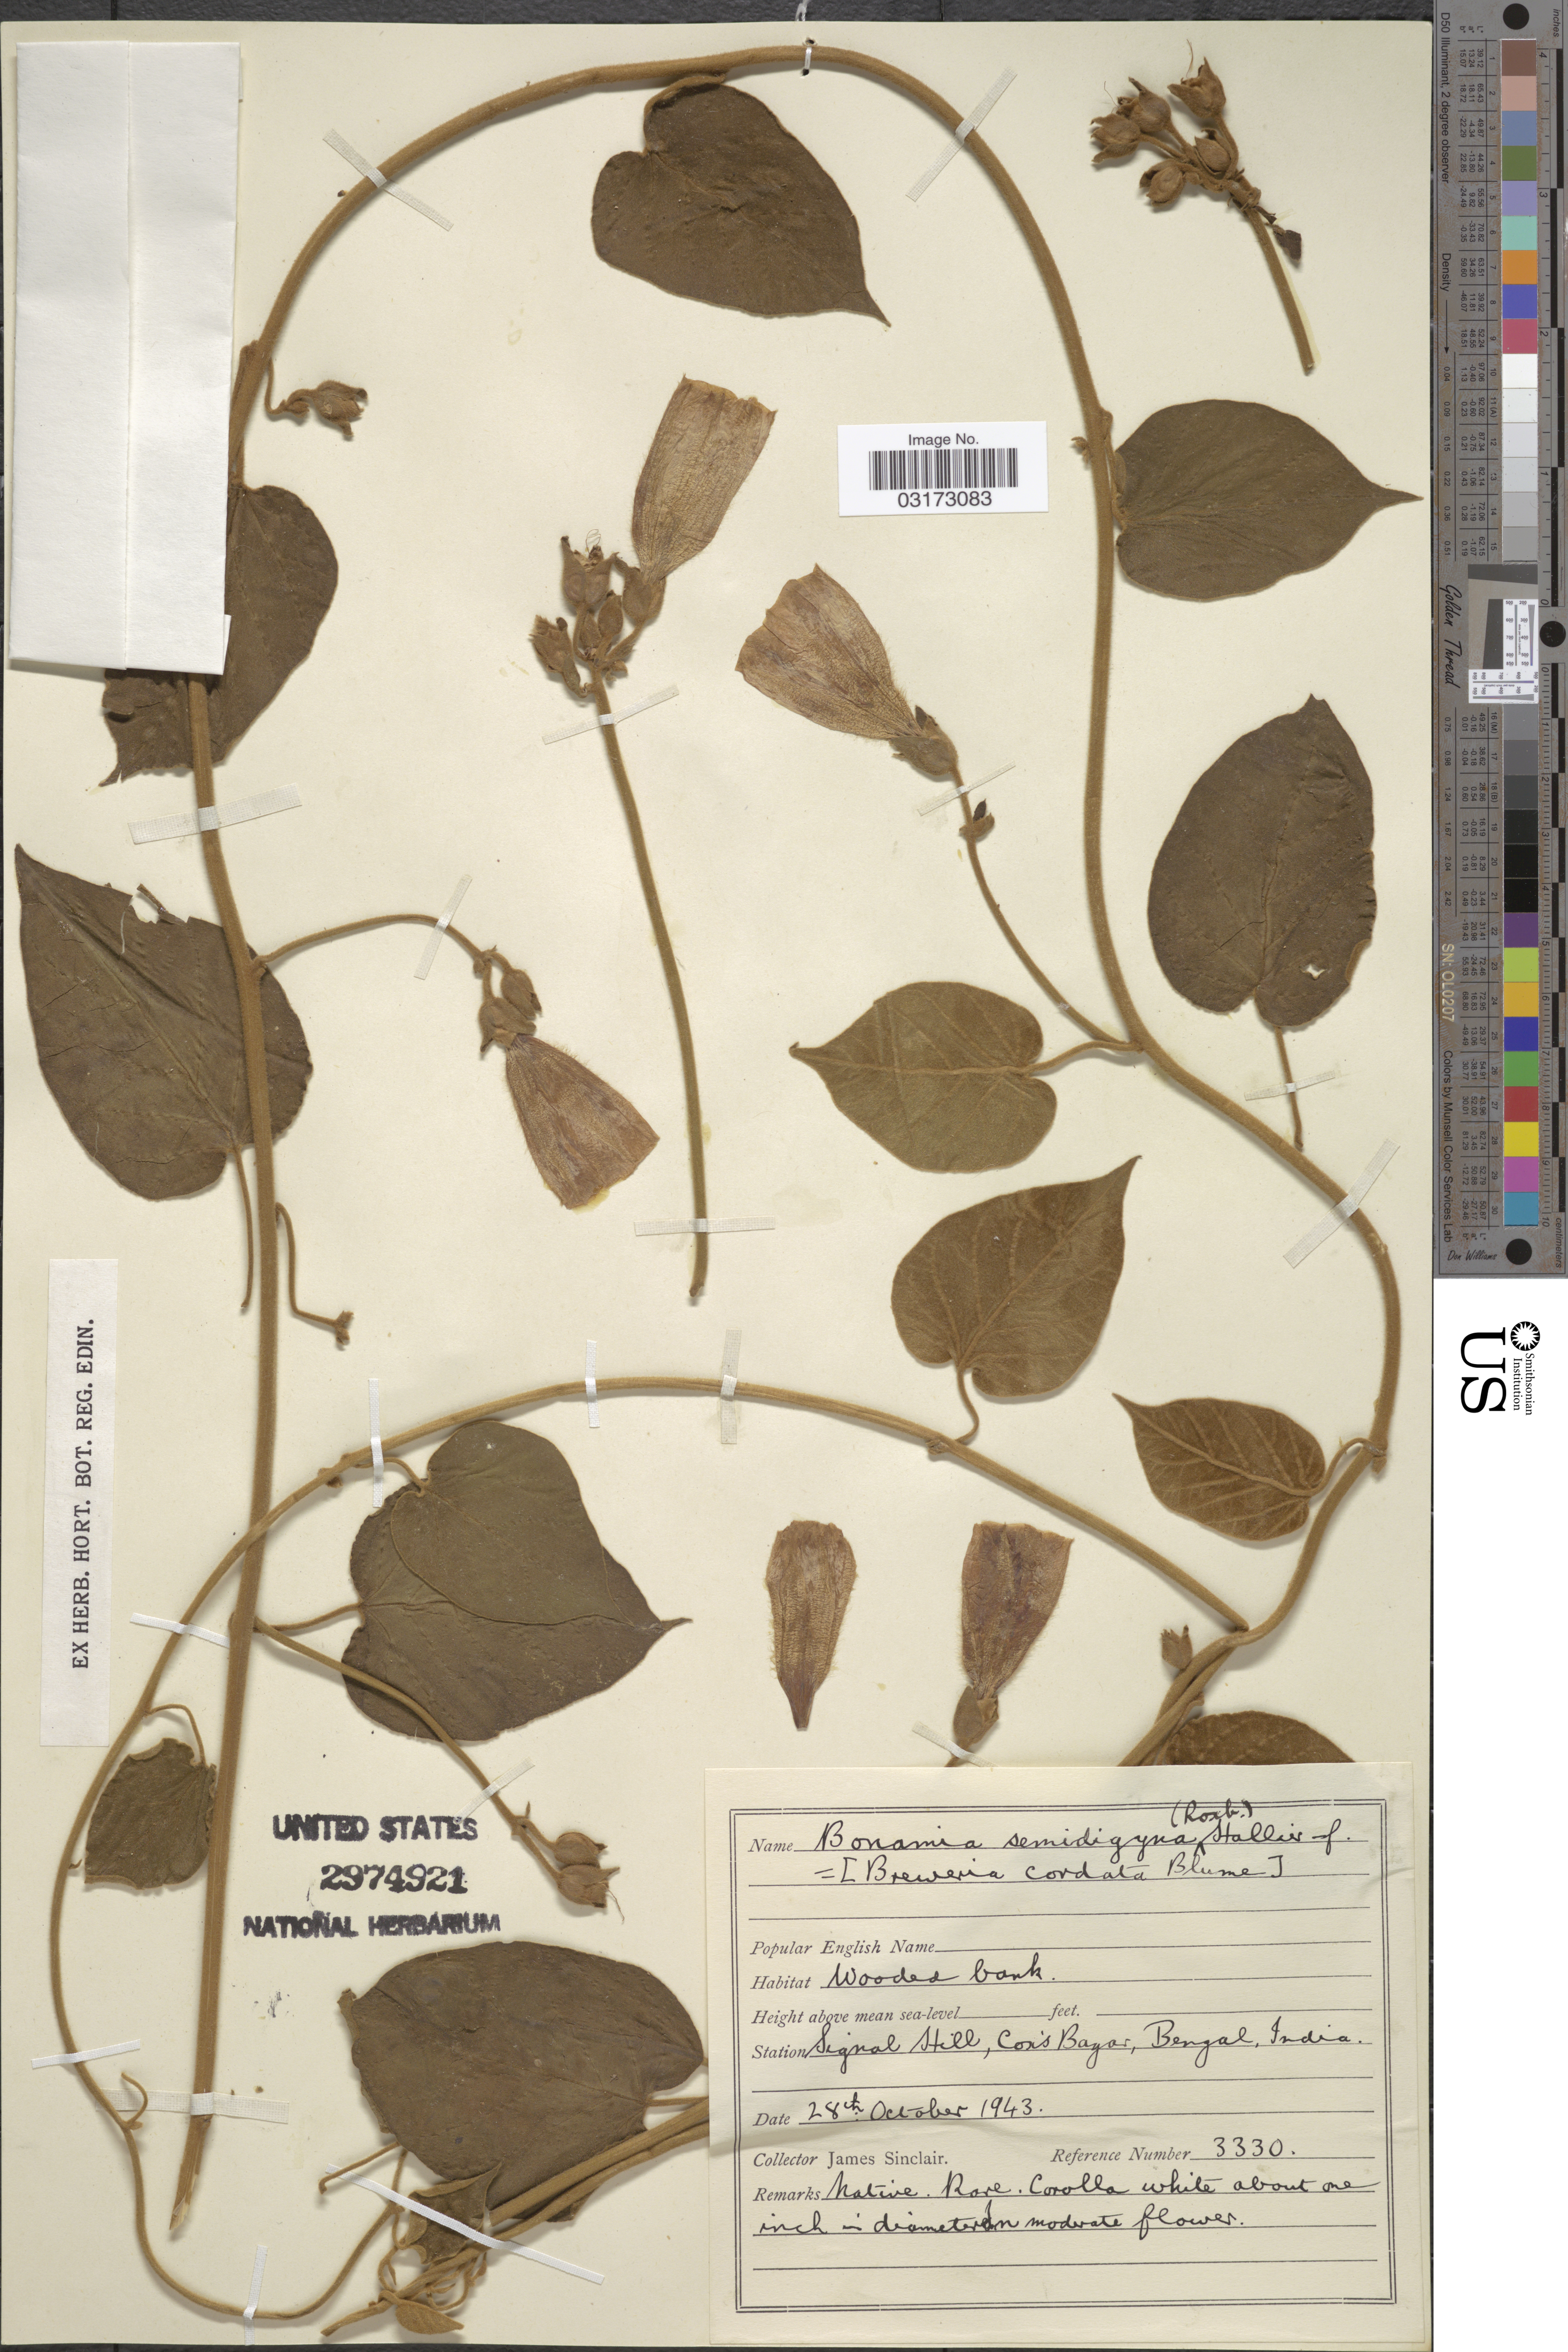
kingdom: Plantae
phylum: Tracheophyta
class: Magnoliopsida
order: Solanales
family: Convolvulaceae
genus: Bonamia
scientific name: Bonamia semidigyna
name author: (Roxb.) Hallier f.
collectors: J. Sinclair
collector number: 3330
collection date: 1943-10-28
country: Bangladesh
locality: Station Signal Hill, Cox's Bazar, Bengal.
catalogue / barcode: US 2974921